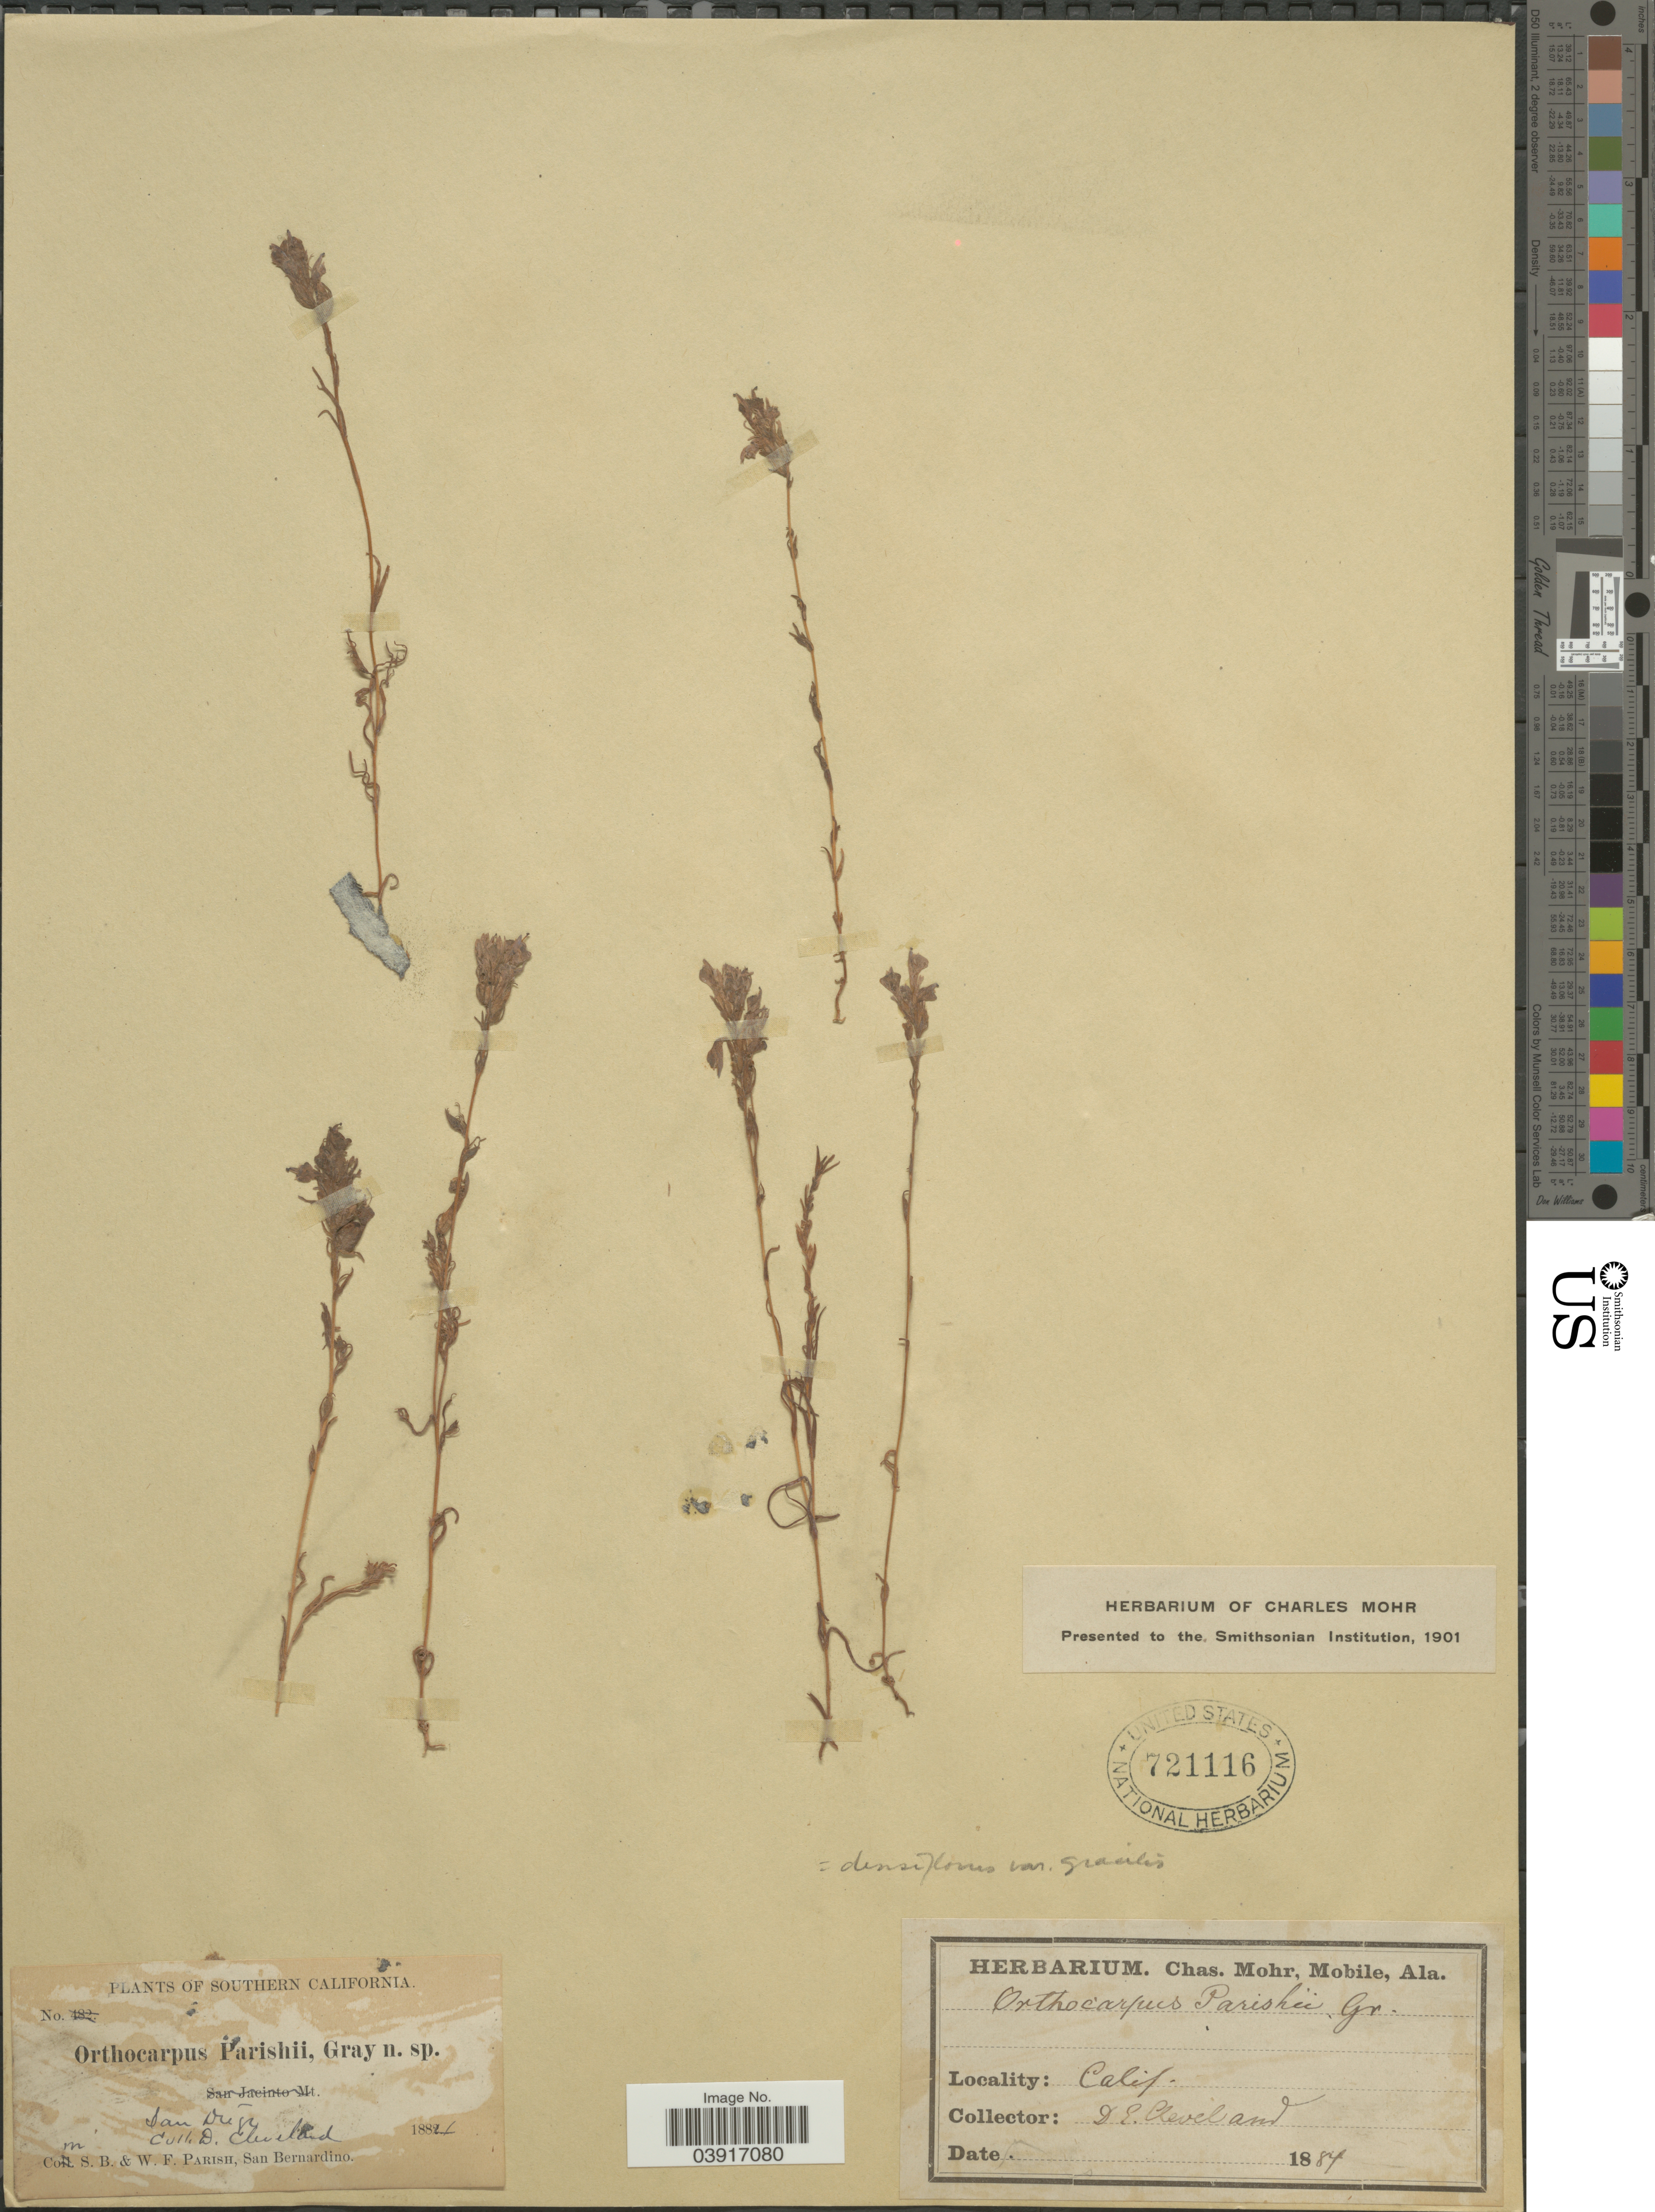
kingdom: Plantae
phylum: Tracheophyta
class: Magnoliopsida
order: Lamiales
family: Orobanchaceae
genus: Orthocarpus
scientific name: Orthocarpus densiflorus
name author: Benth.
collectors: D. Cleveland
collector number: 5*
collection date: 1884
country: United States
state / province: California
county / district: San Diego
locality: Southern California. San Diego.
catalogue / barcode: US 721116